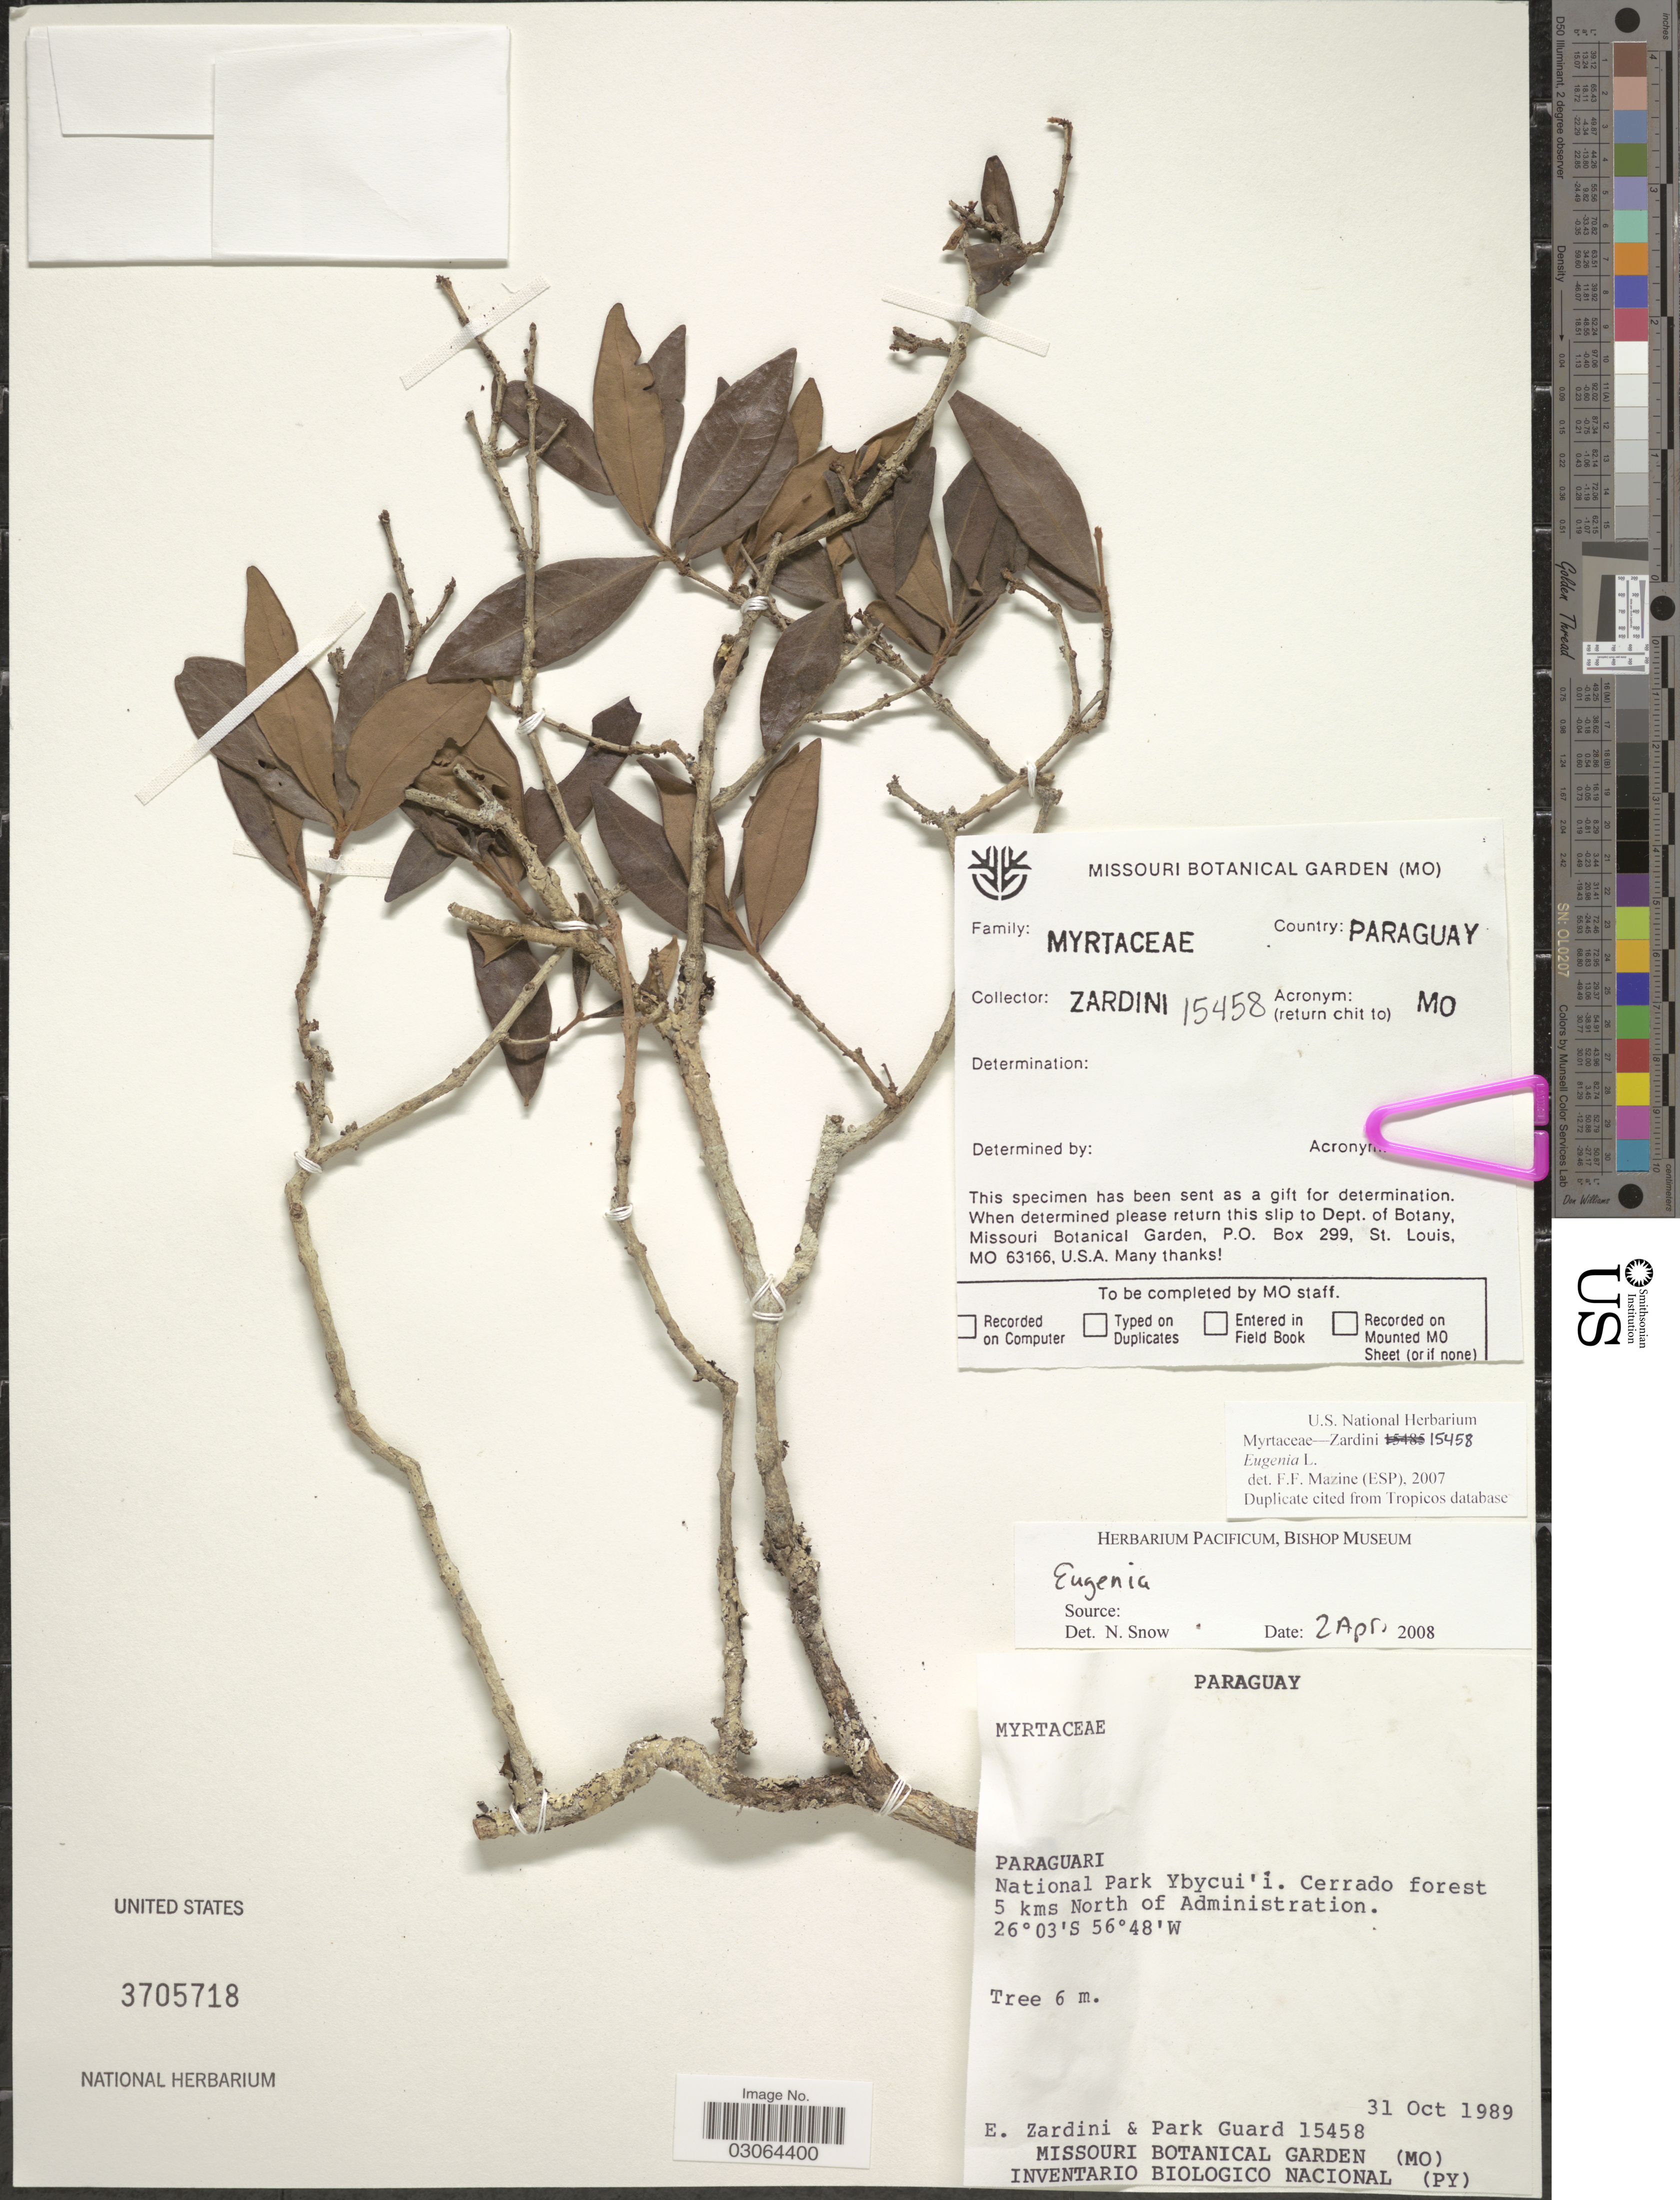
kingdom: Plantae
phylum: Tracheophyta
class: Magnoliopsida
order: Myrtales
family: Myrtaceae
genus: Eugenia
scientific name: Eugenia sp.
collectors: E. Zardini & Park guard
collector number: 15458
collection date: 1989-10-31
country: Paraguay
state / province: Paraguari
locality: National Park Ybycui'i, Cerrado forest 5 kms North of Administration.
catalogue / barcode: US 3705718